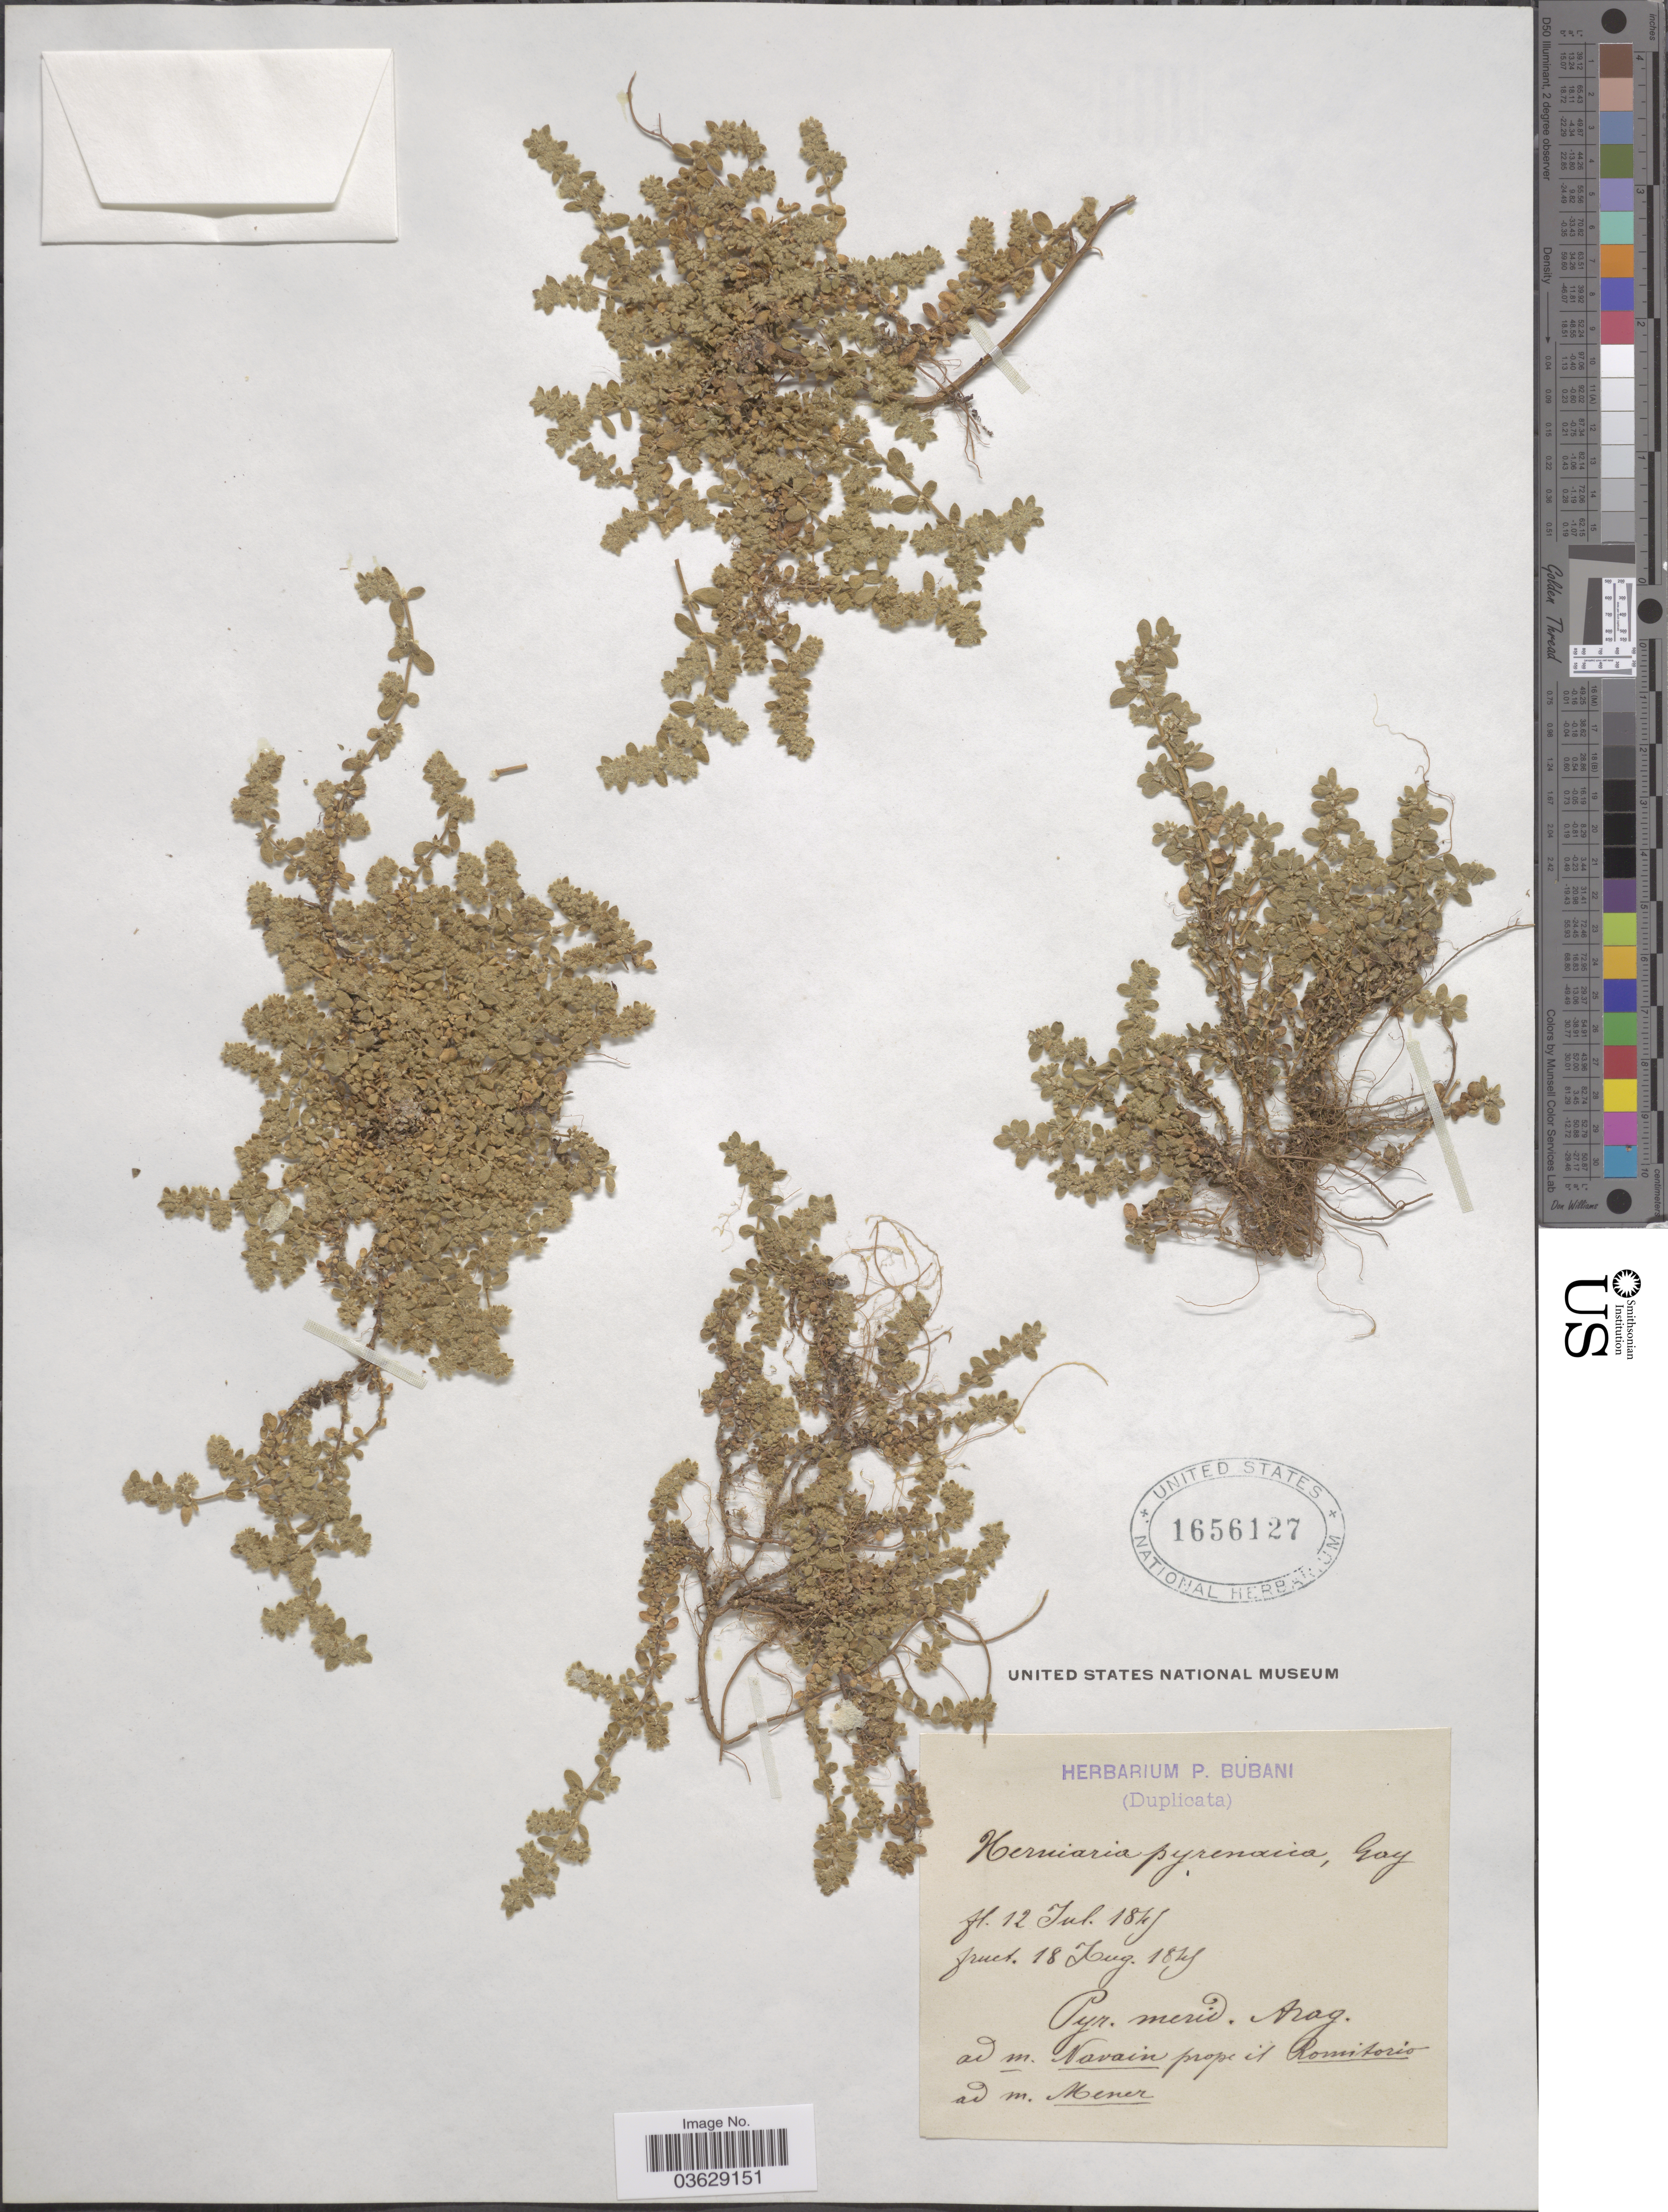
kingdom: Plantae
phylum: Tracheophyta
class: Magnoliopsida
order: Caryophyllales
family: Caryophyllaceae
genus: Herniaria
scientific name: Herniaria latifolia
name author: Lapeyr.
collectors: ex herb. P. Bubani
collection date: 1845-07-12/1845-08-18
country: Spain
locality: Pyr. merid. Arag. ad m. Navain prope il Romitorio ad m. Mener.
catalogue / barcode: US 1656127